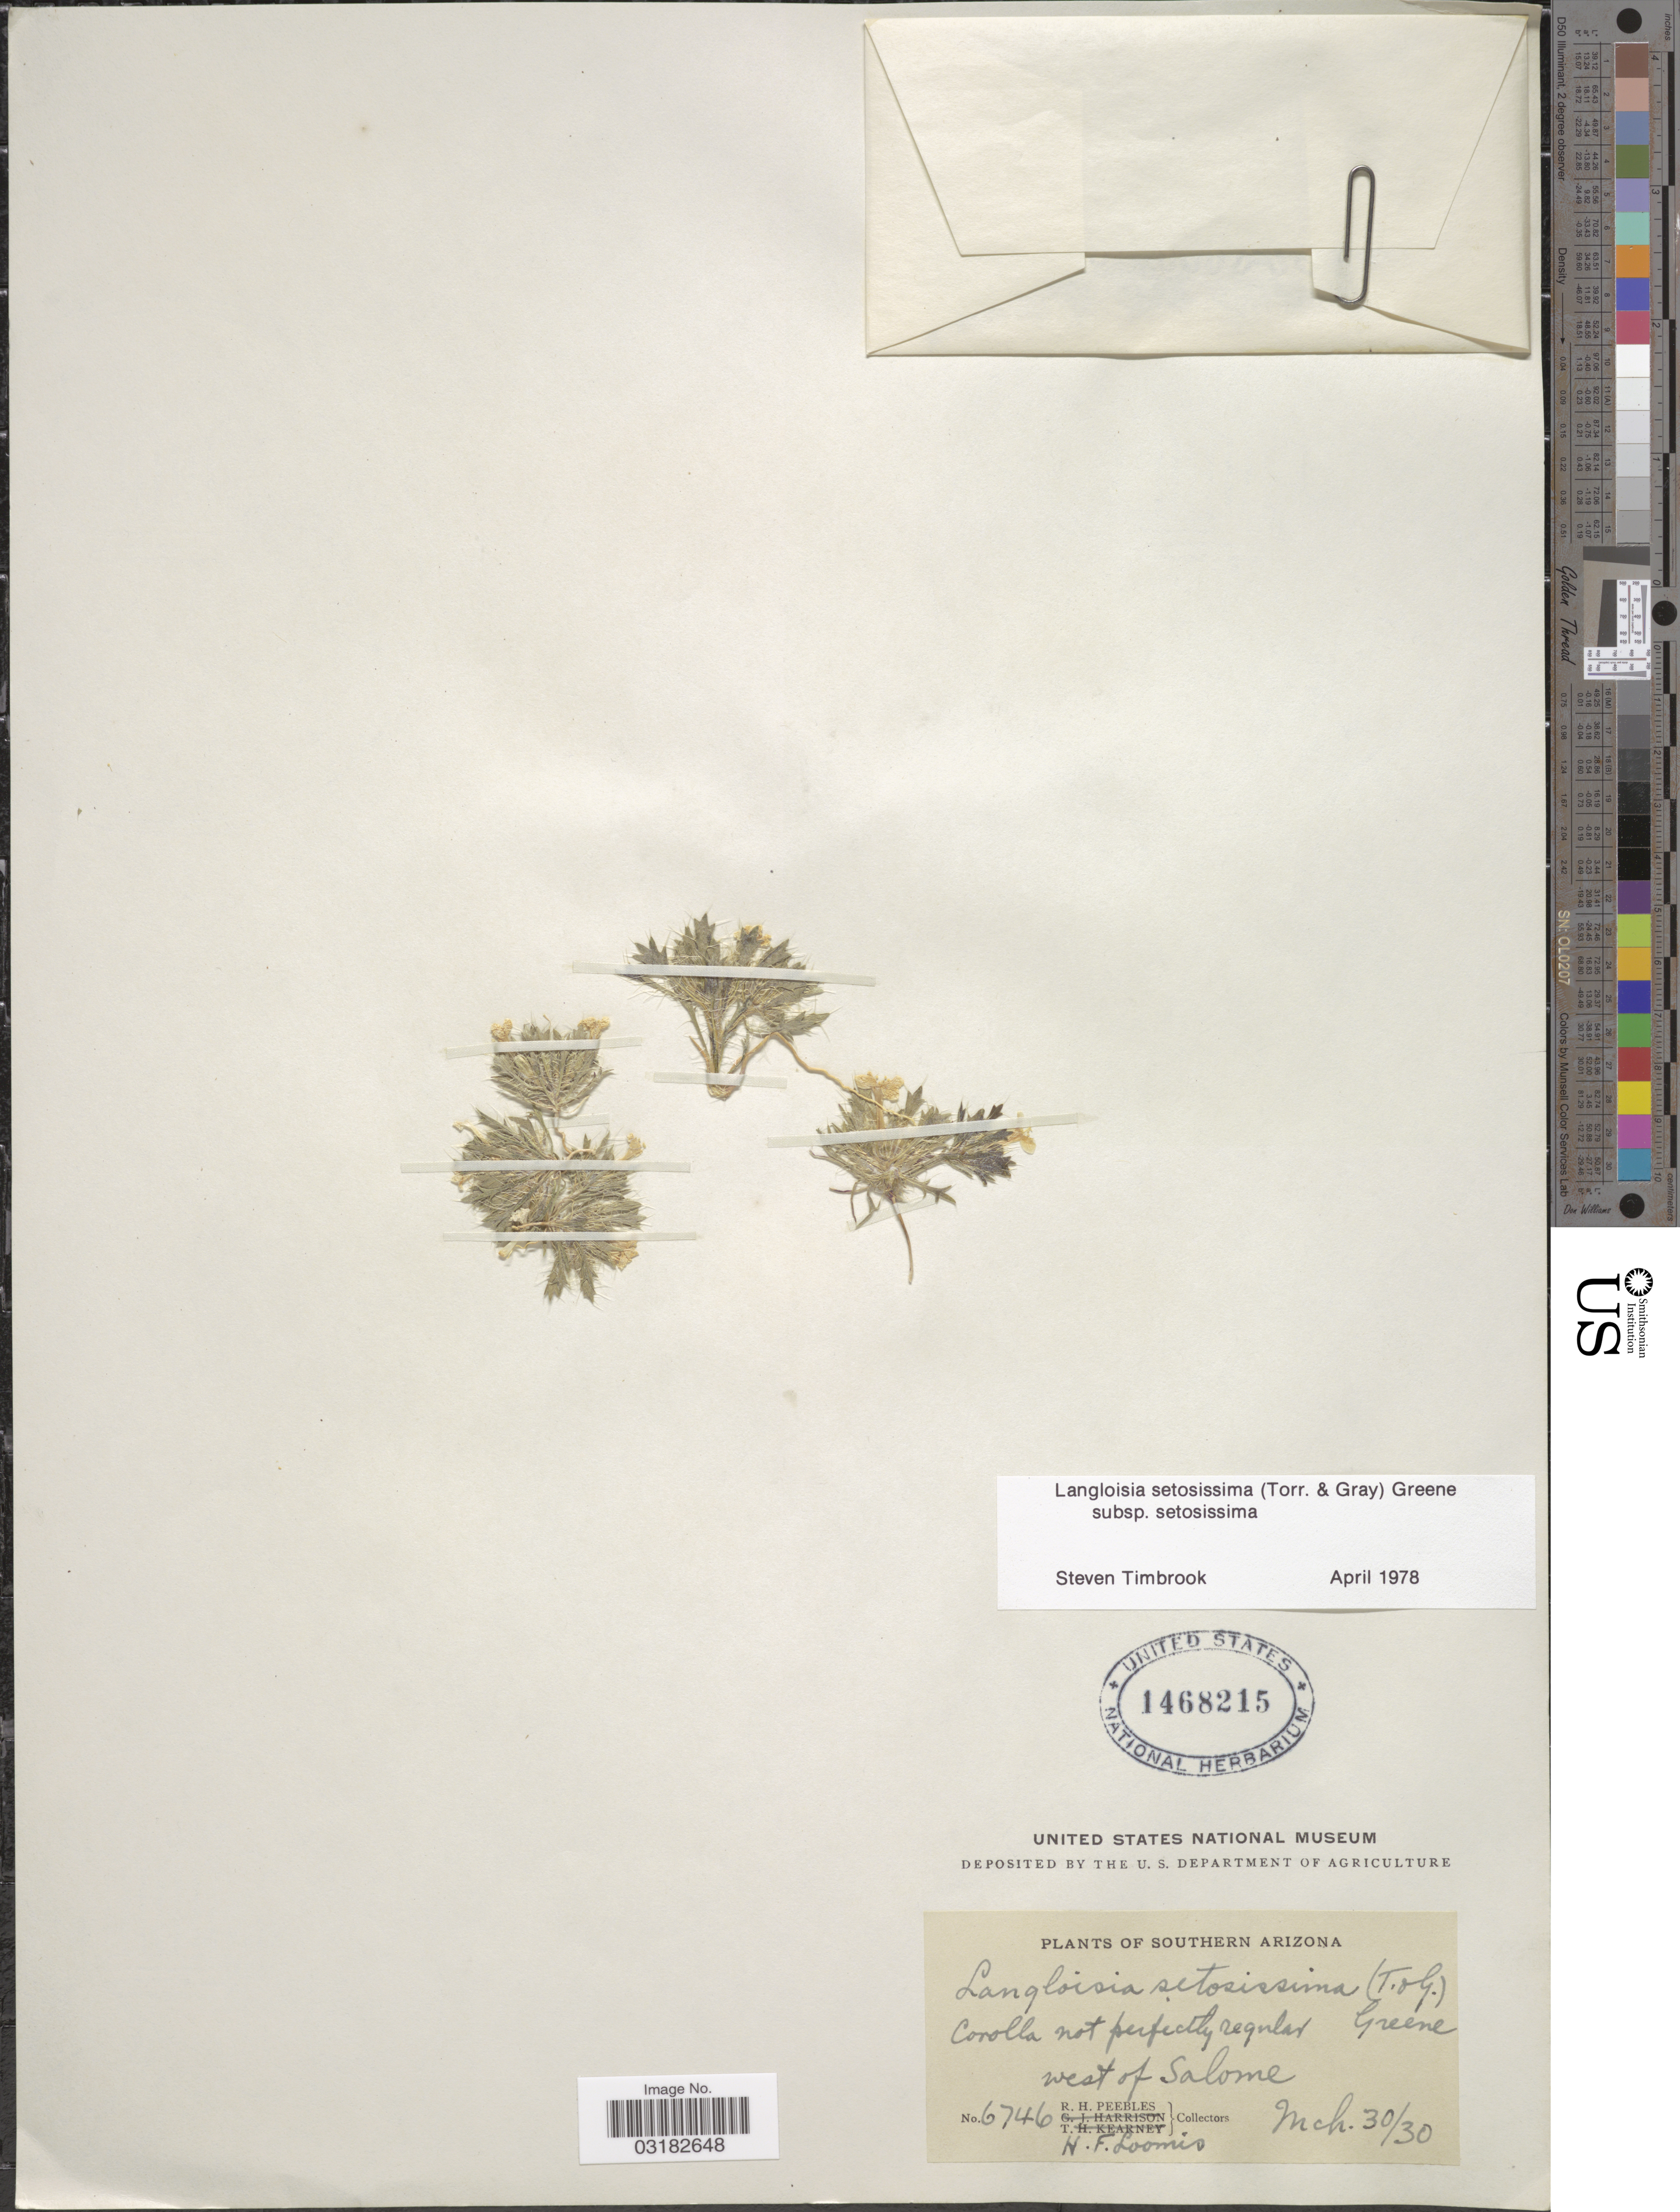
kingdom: Plantae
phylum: Tracheophyta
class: Magnoliopsida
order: Ericales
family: Polemoniaceae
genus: Langloisia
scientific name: Langloisia setosissima subsp. setosissima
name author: (Torr. & A. Gray) Greene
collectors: R. H. Peebles & H. F. Loomis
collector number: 6746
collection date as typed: Transcribed d/m/y: 30/3/30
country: United States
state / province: Arizona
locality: Southern Arizona. West of Salome.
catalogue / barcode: US 1468215